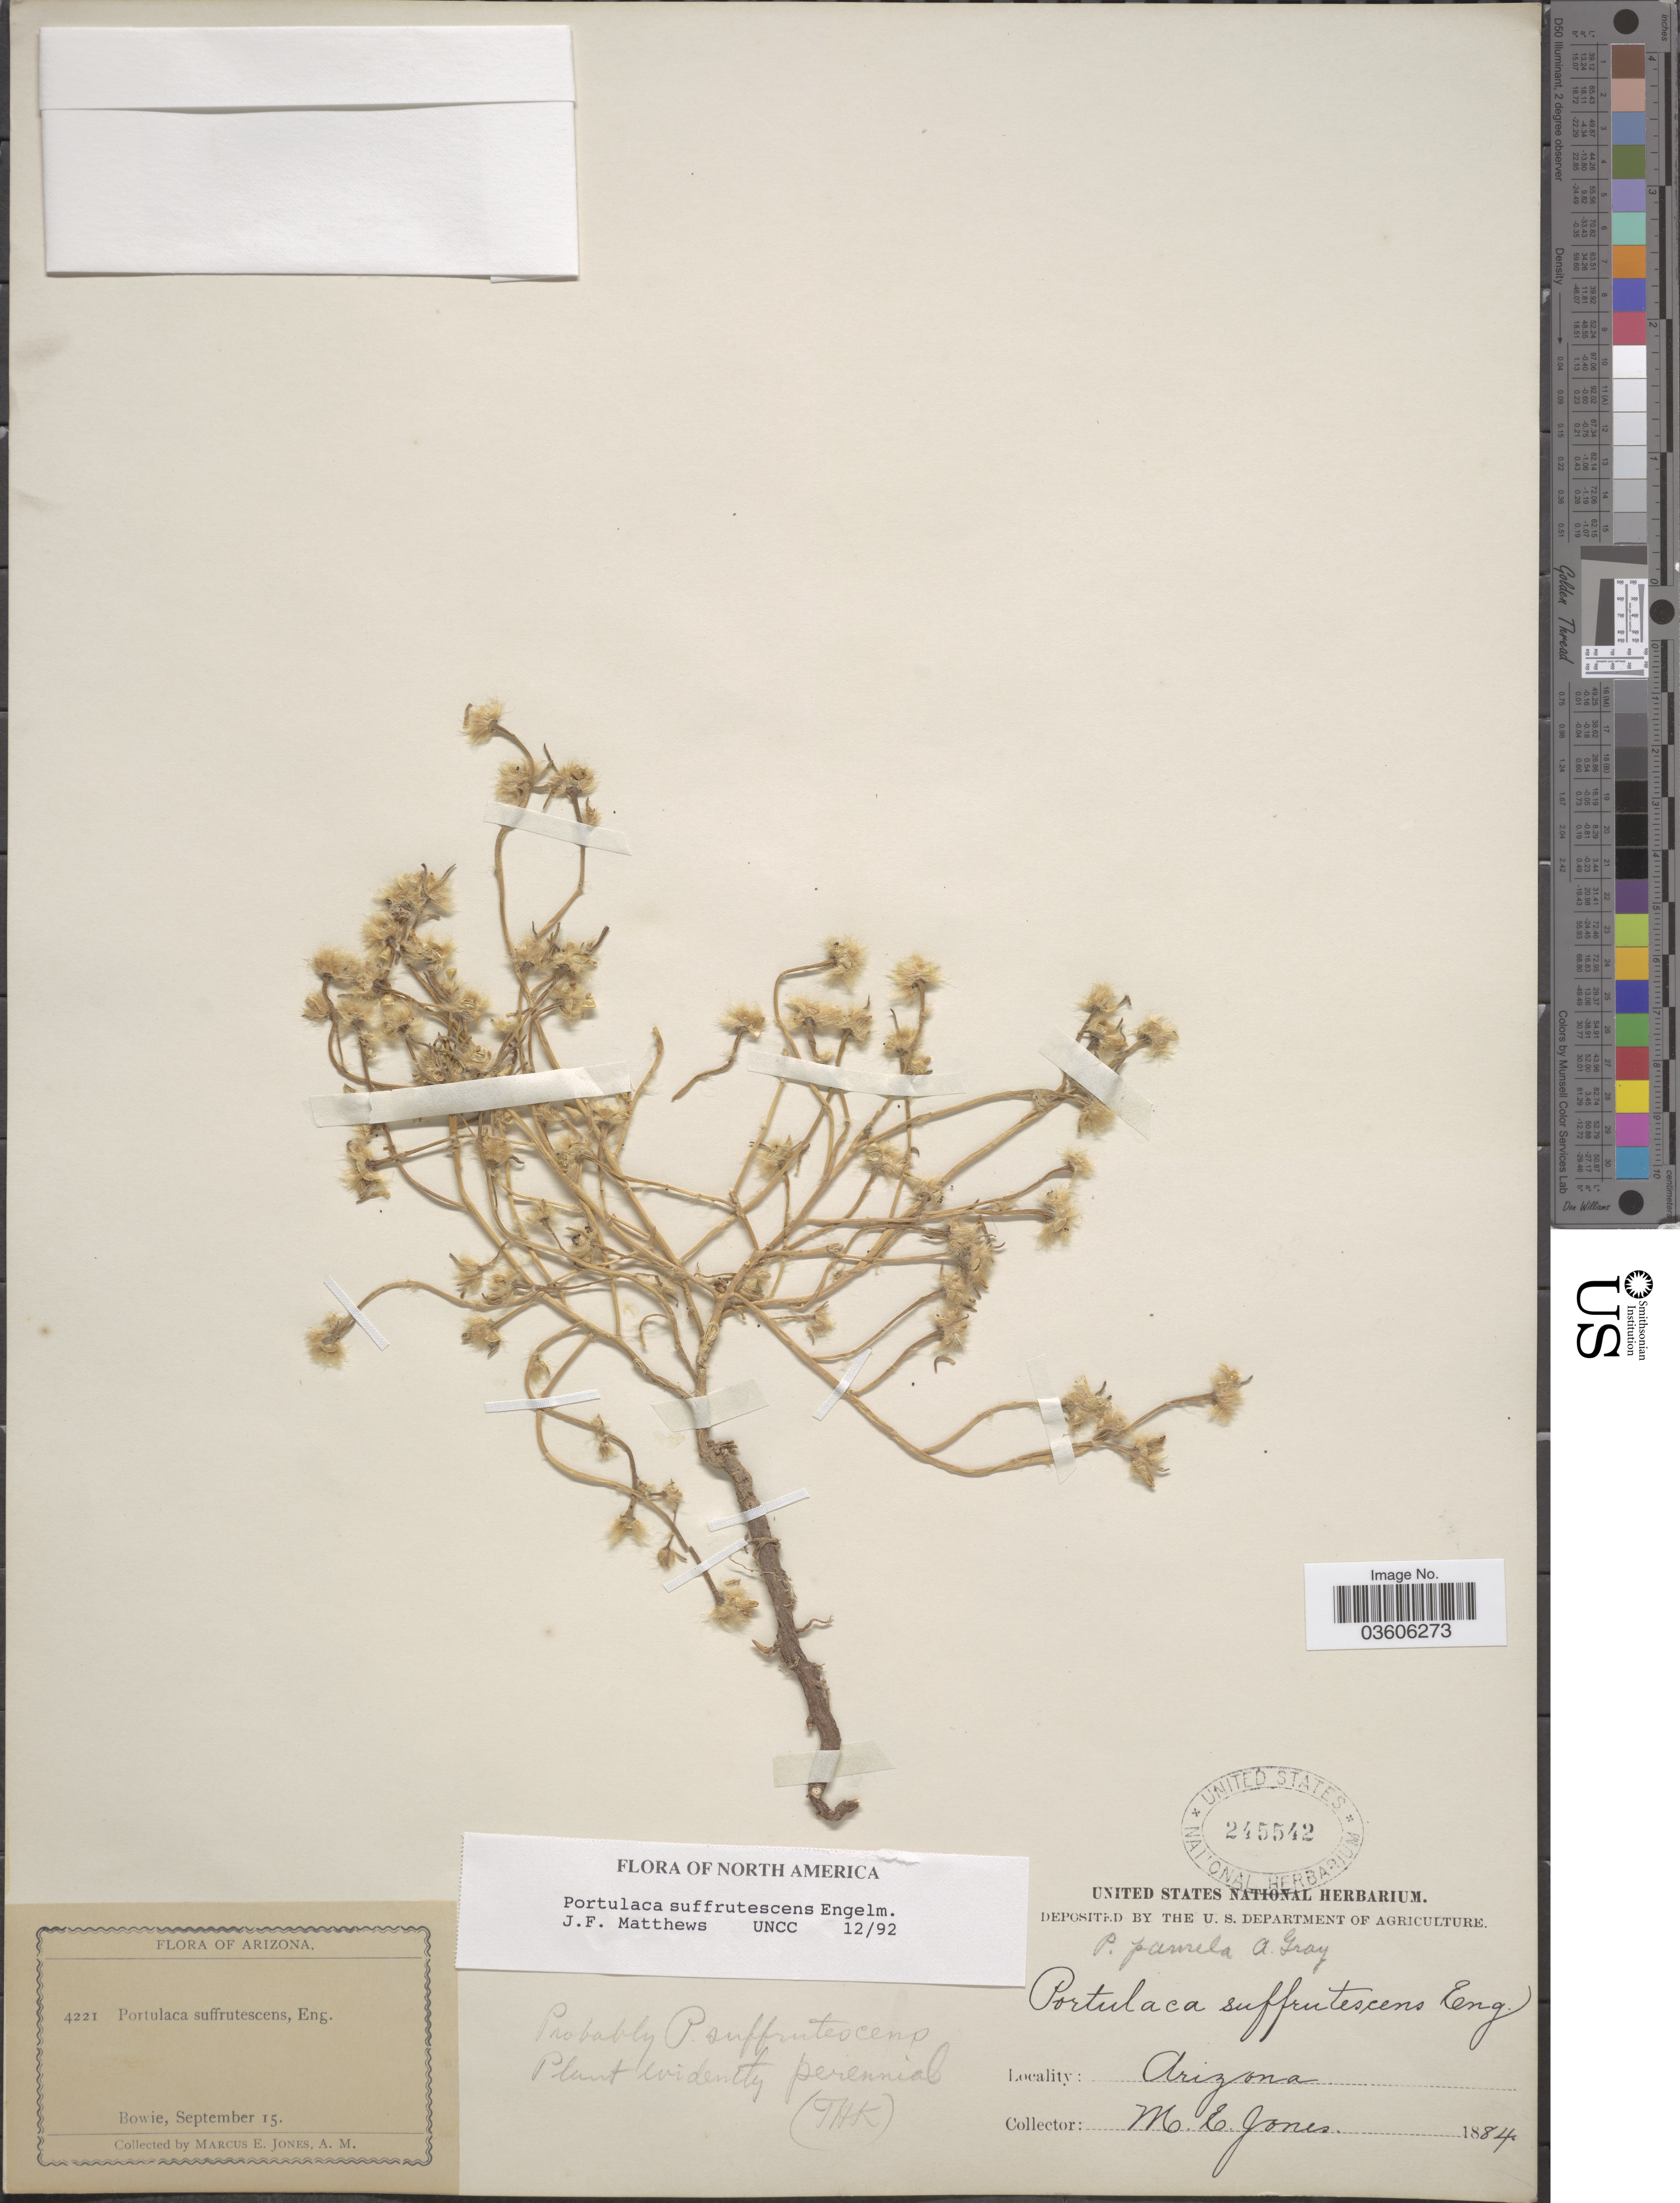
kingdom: Plantae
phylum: Tracheophyta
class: Magnoliopsida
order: Caryophyllales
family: Portulacaceae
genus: Portulaca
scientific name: Portulaca suffrutescens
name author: Engelm.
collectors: M. E. Jones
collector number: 4221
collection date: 1884-09-15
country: United States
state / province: Arizona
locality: Bowie.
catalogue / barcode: US 245542